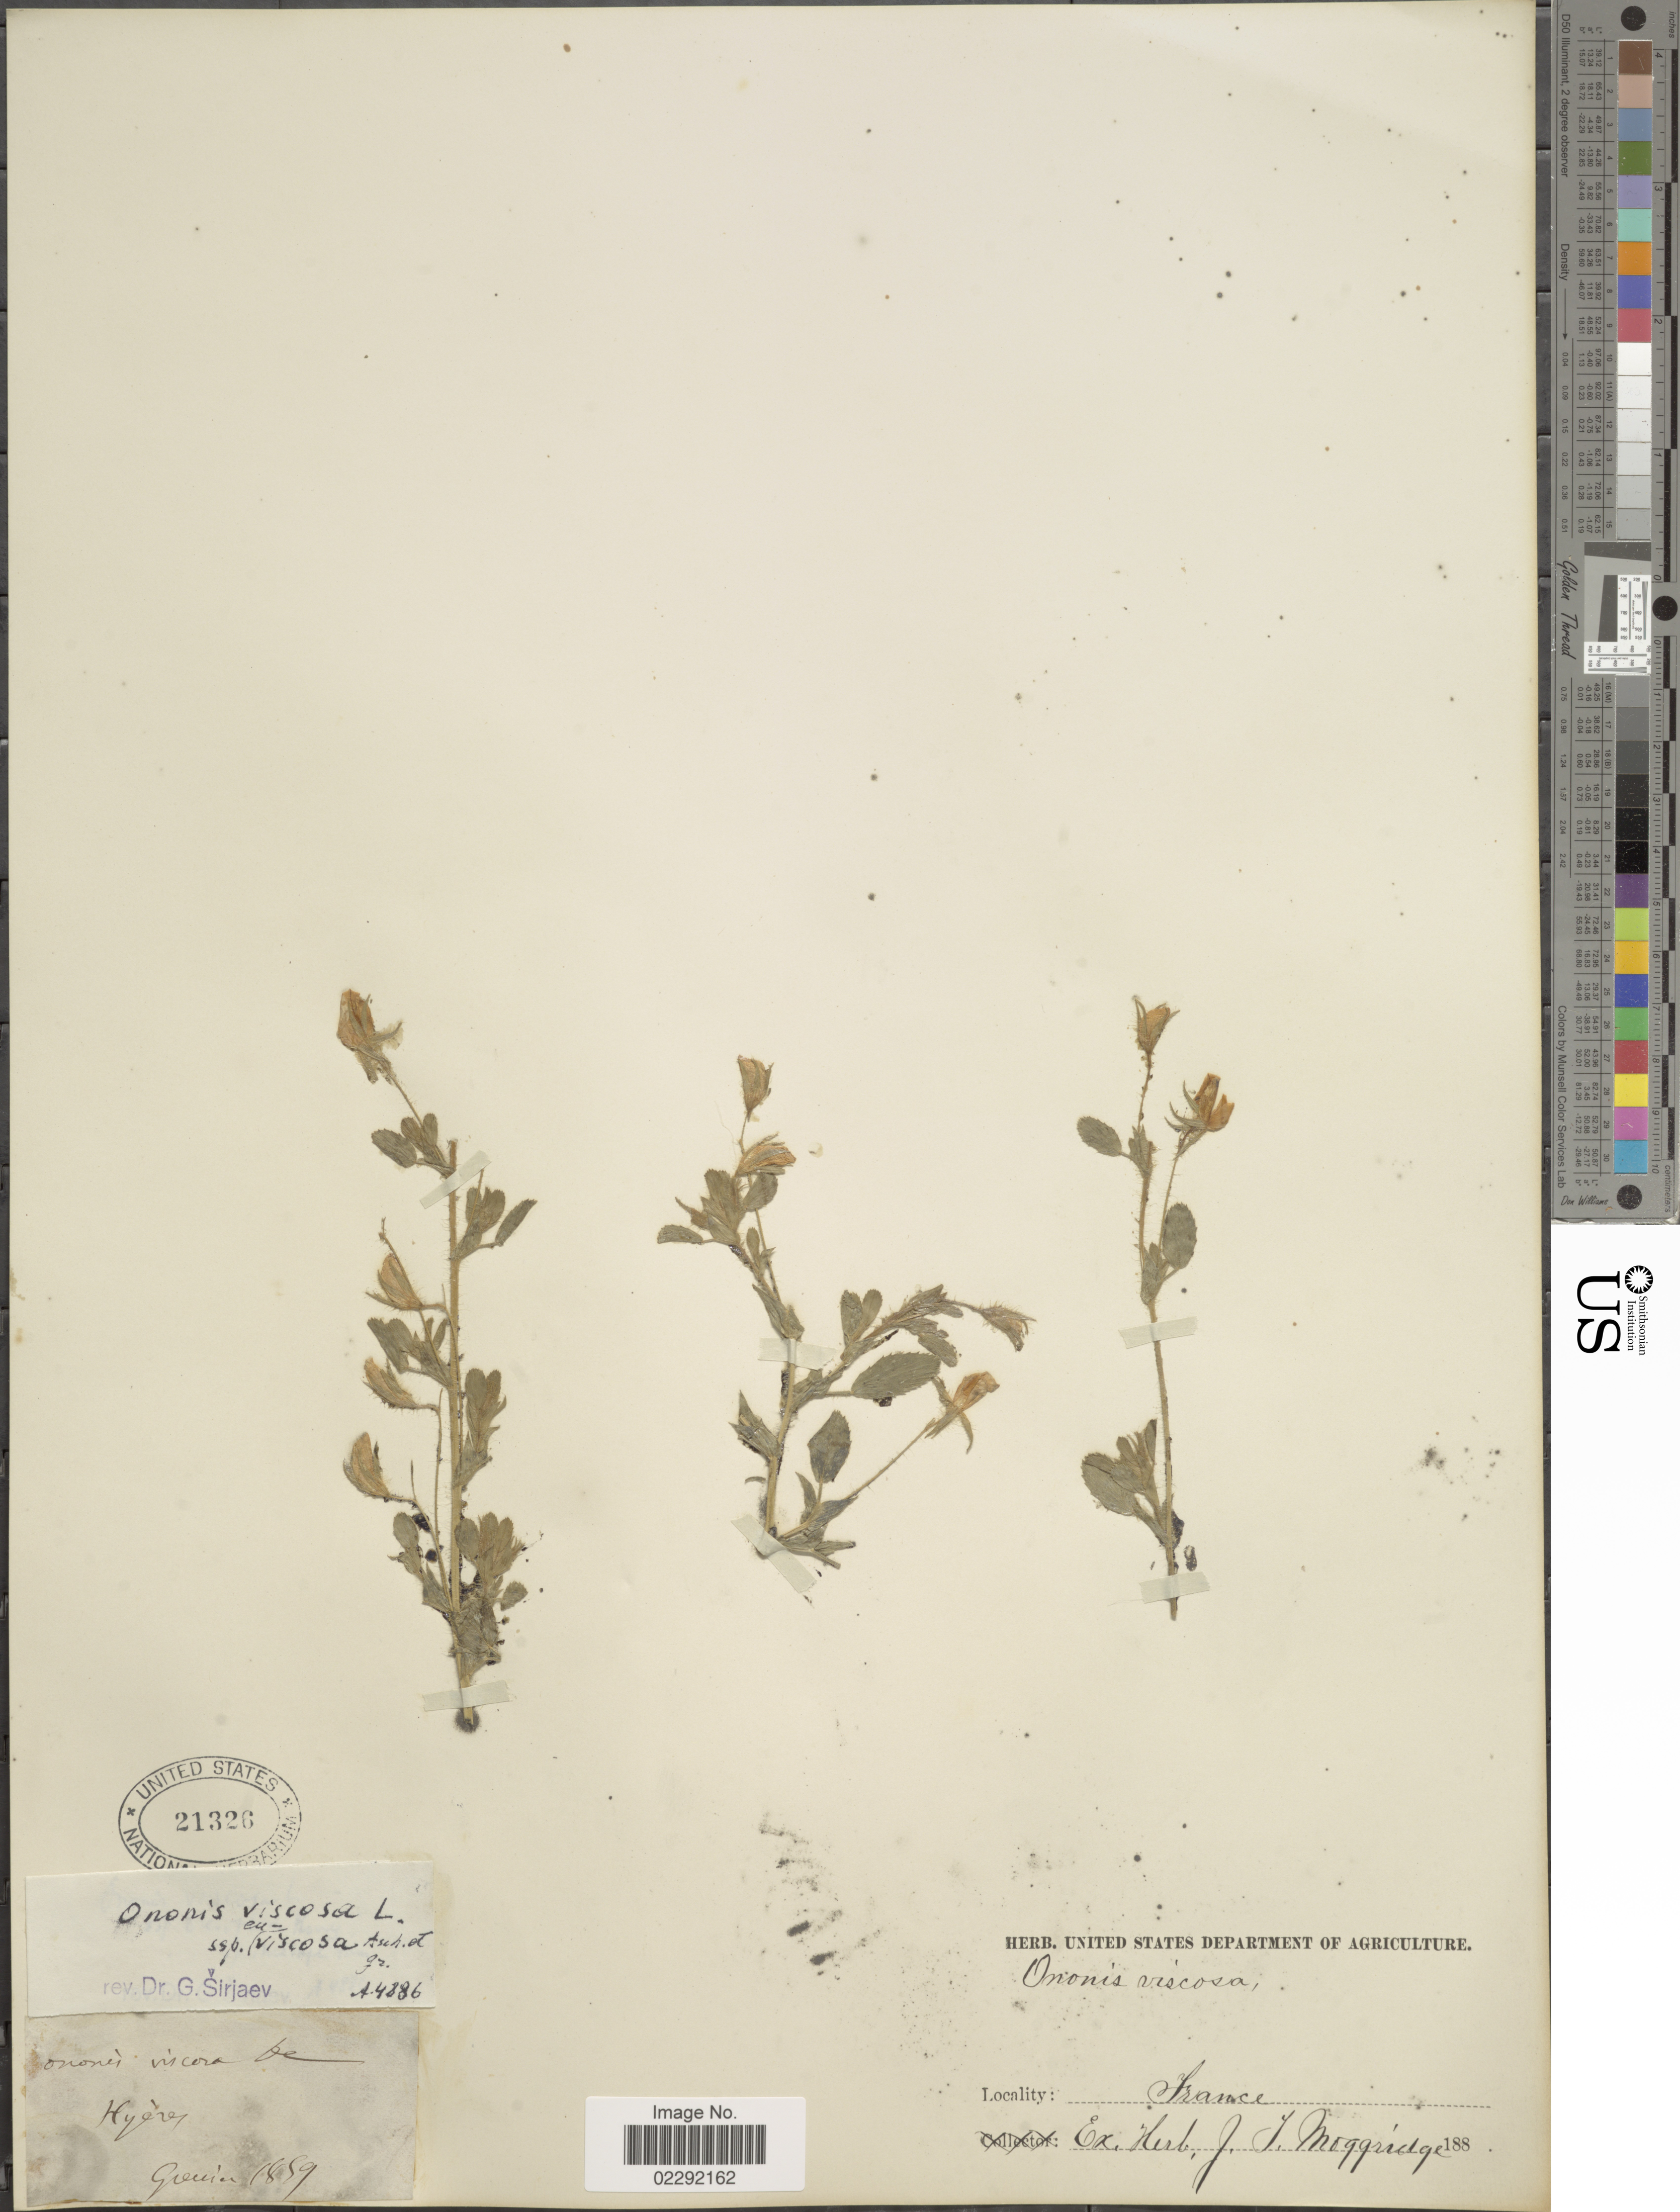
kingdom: Plantae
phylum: Tracheophyta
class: Magnoliopsida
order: Fabales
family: Fabaceae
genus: Ononis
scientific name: Ononis viscosa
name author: L.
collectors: ex herb. J.T. Moggridge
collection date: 1859-01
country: France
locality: Hyeres. [interpreted]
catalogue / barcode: US 21326